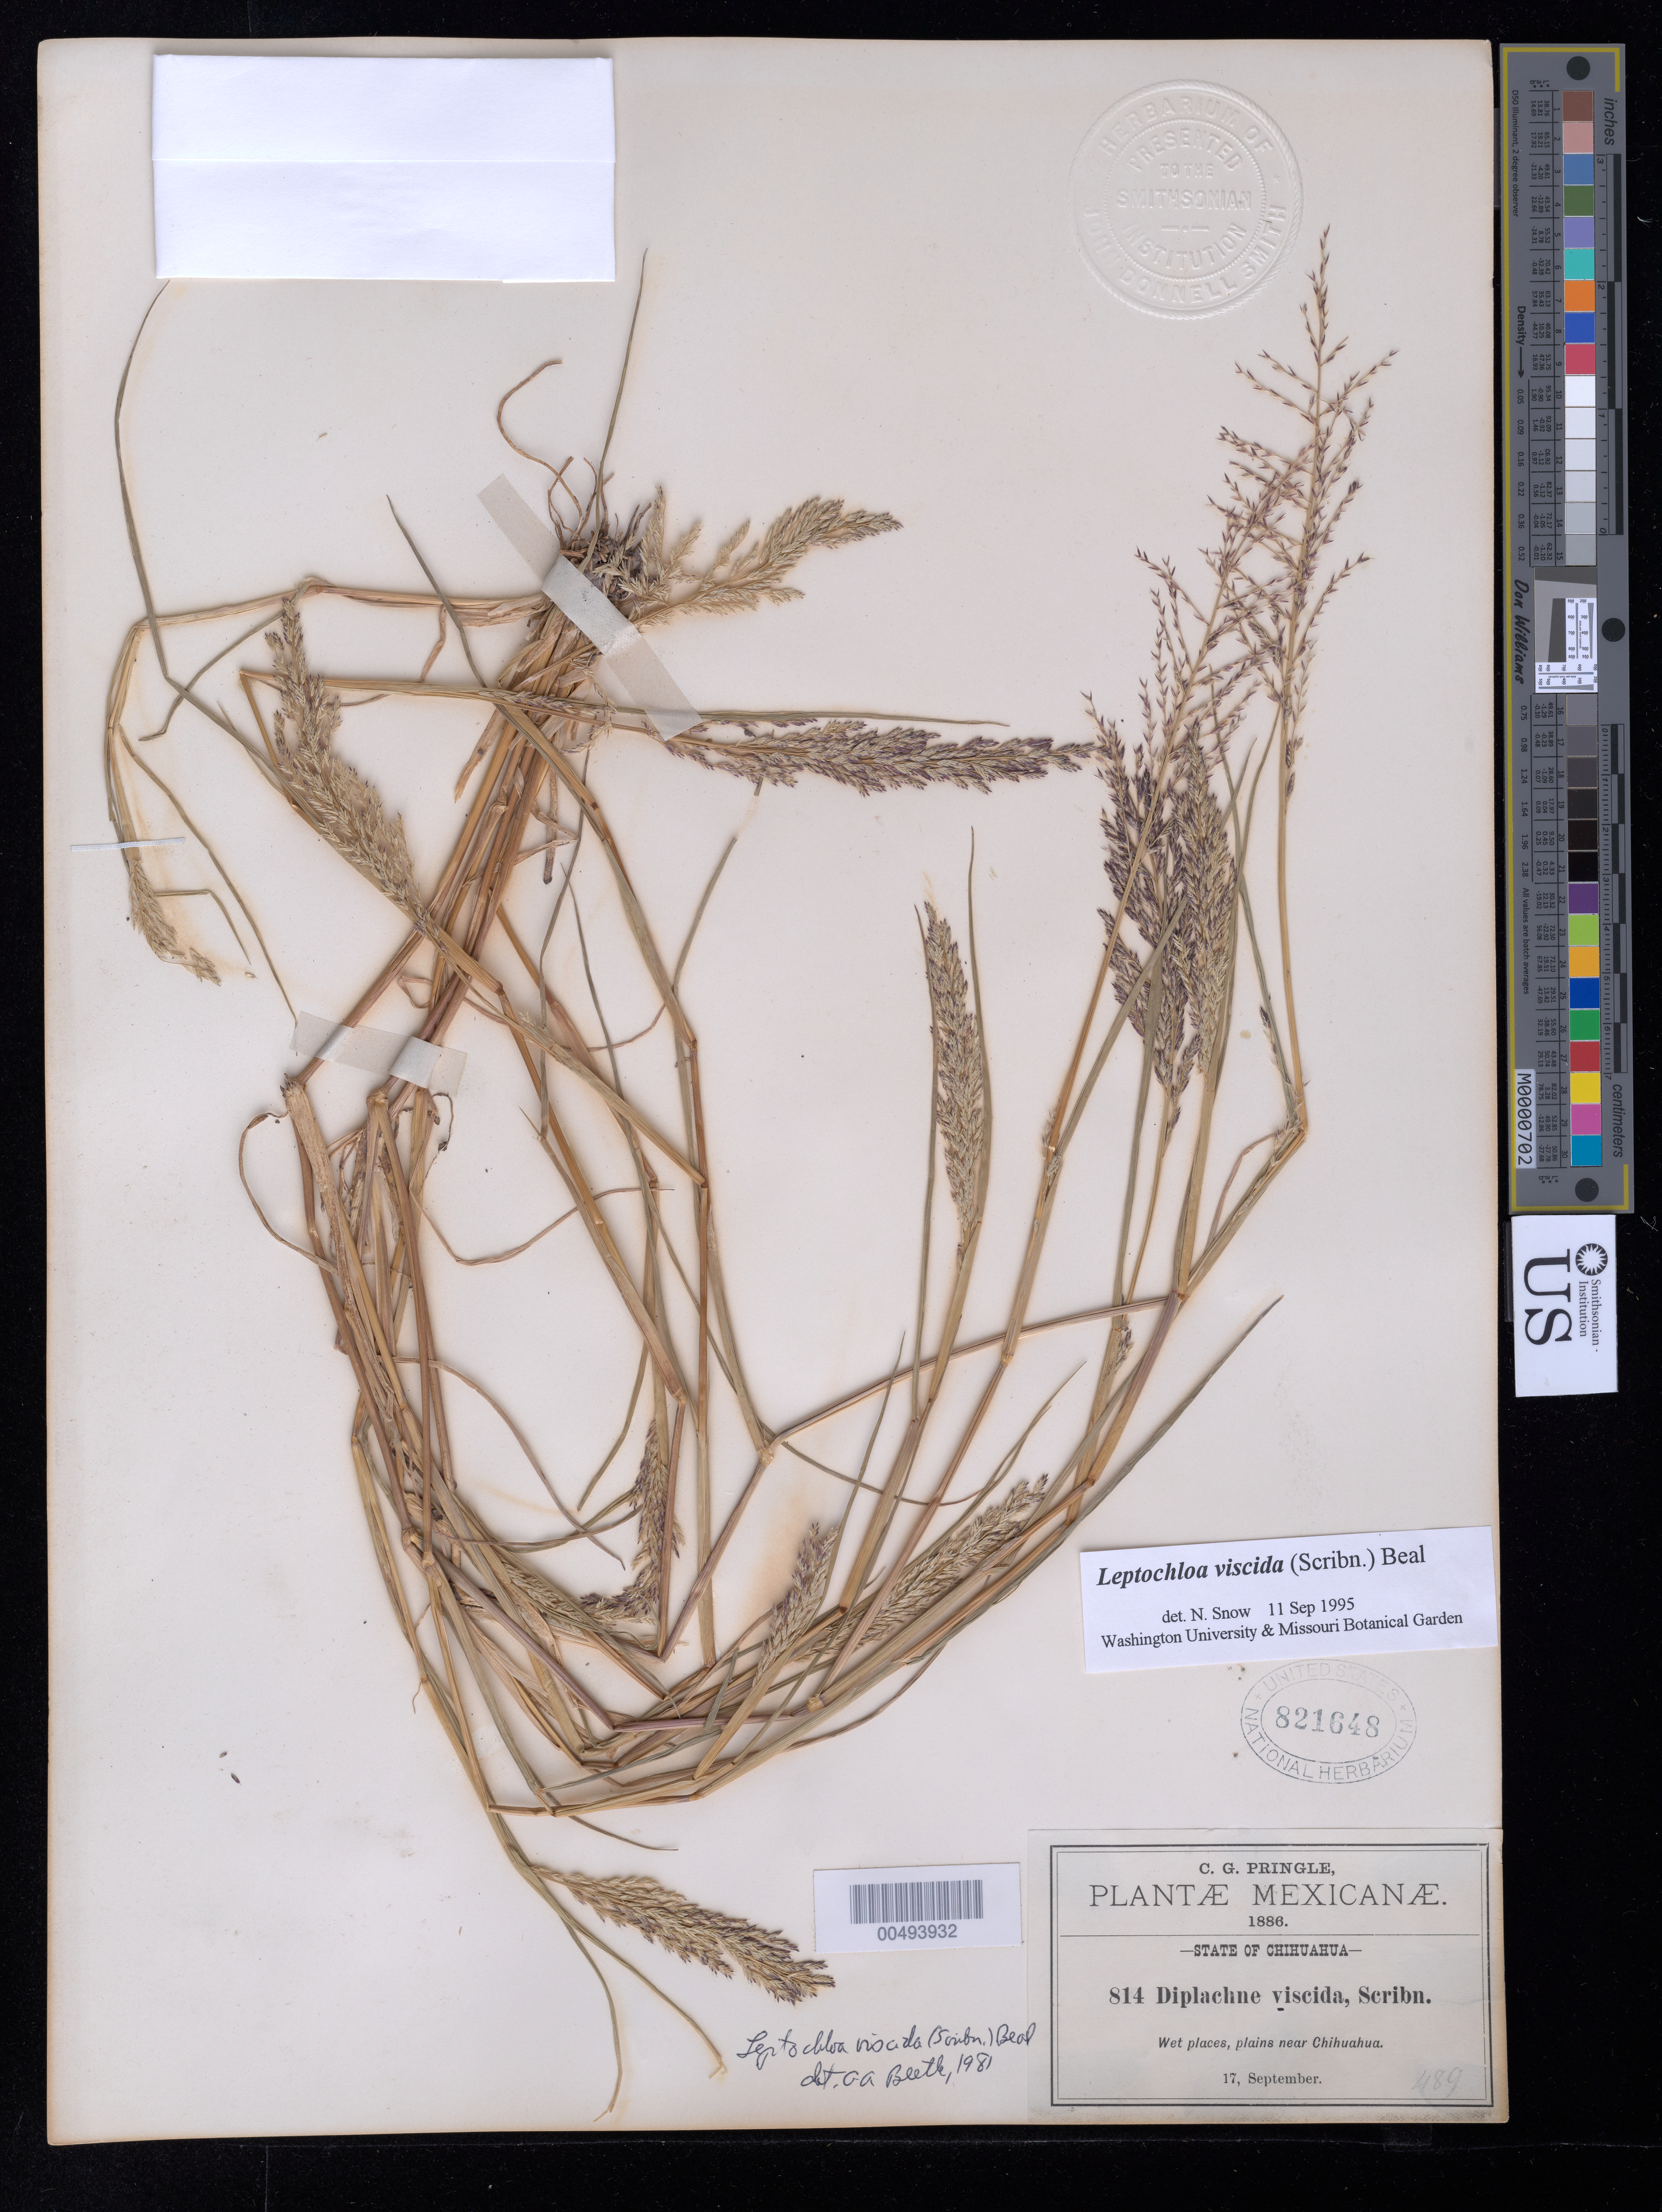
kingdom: Plantae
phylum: Tracheophyta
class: Liliopsida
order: Poales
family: Poaceae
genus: Leptochloa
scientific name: Leptochloa viscida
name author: (Scribn.) W.J. Beal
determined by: Beetle, Alan A.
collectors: C. G. Pringle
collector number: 814/489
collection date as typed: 17 Sep 1886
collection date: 1886-09-17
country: Mexico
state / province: Chihuahua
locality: Near Chihuahua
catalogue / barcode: US 821648